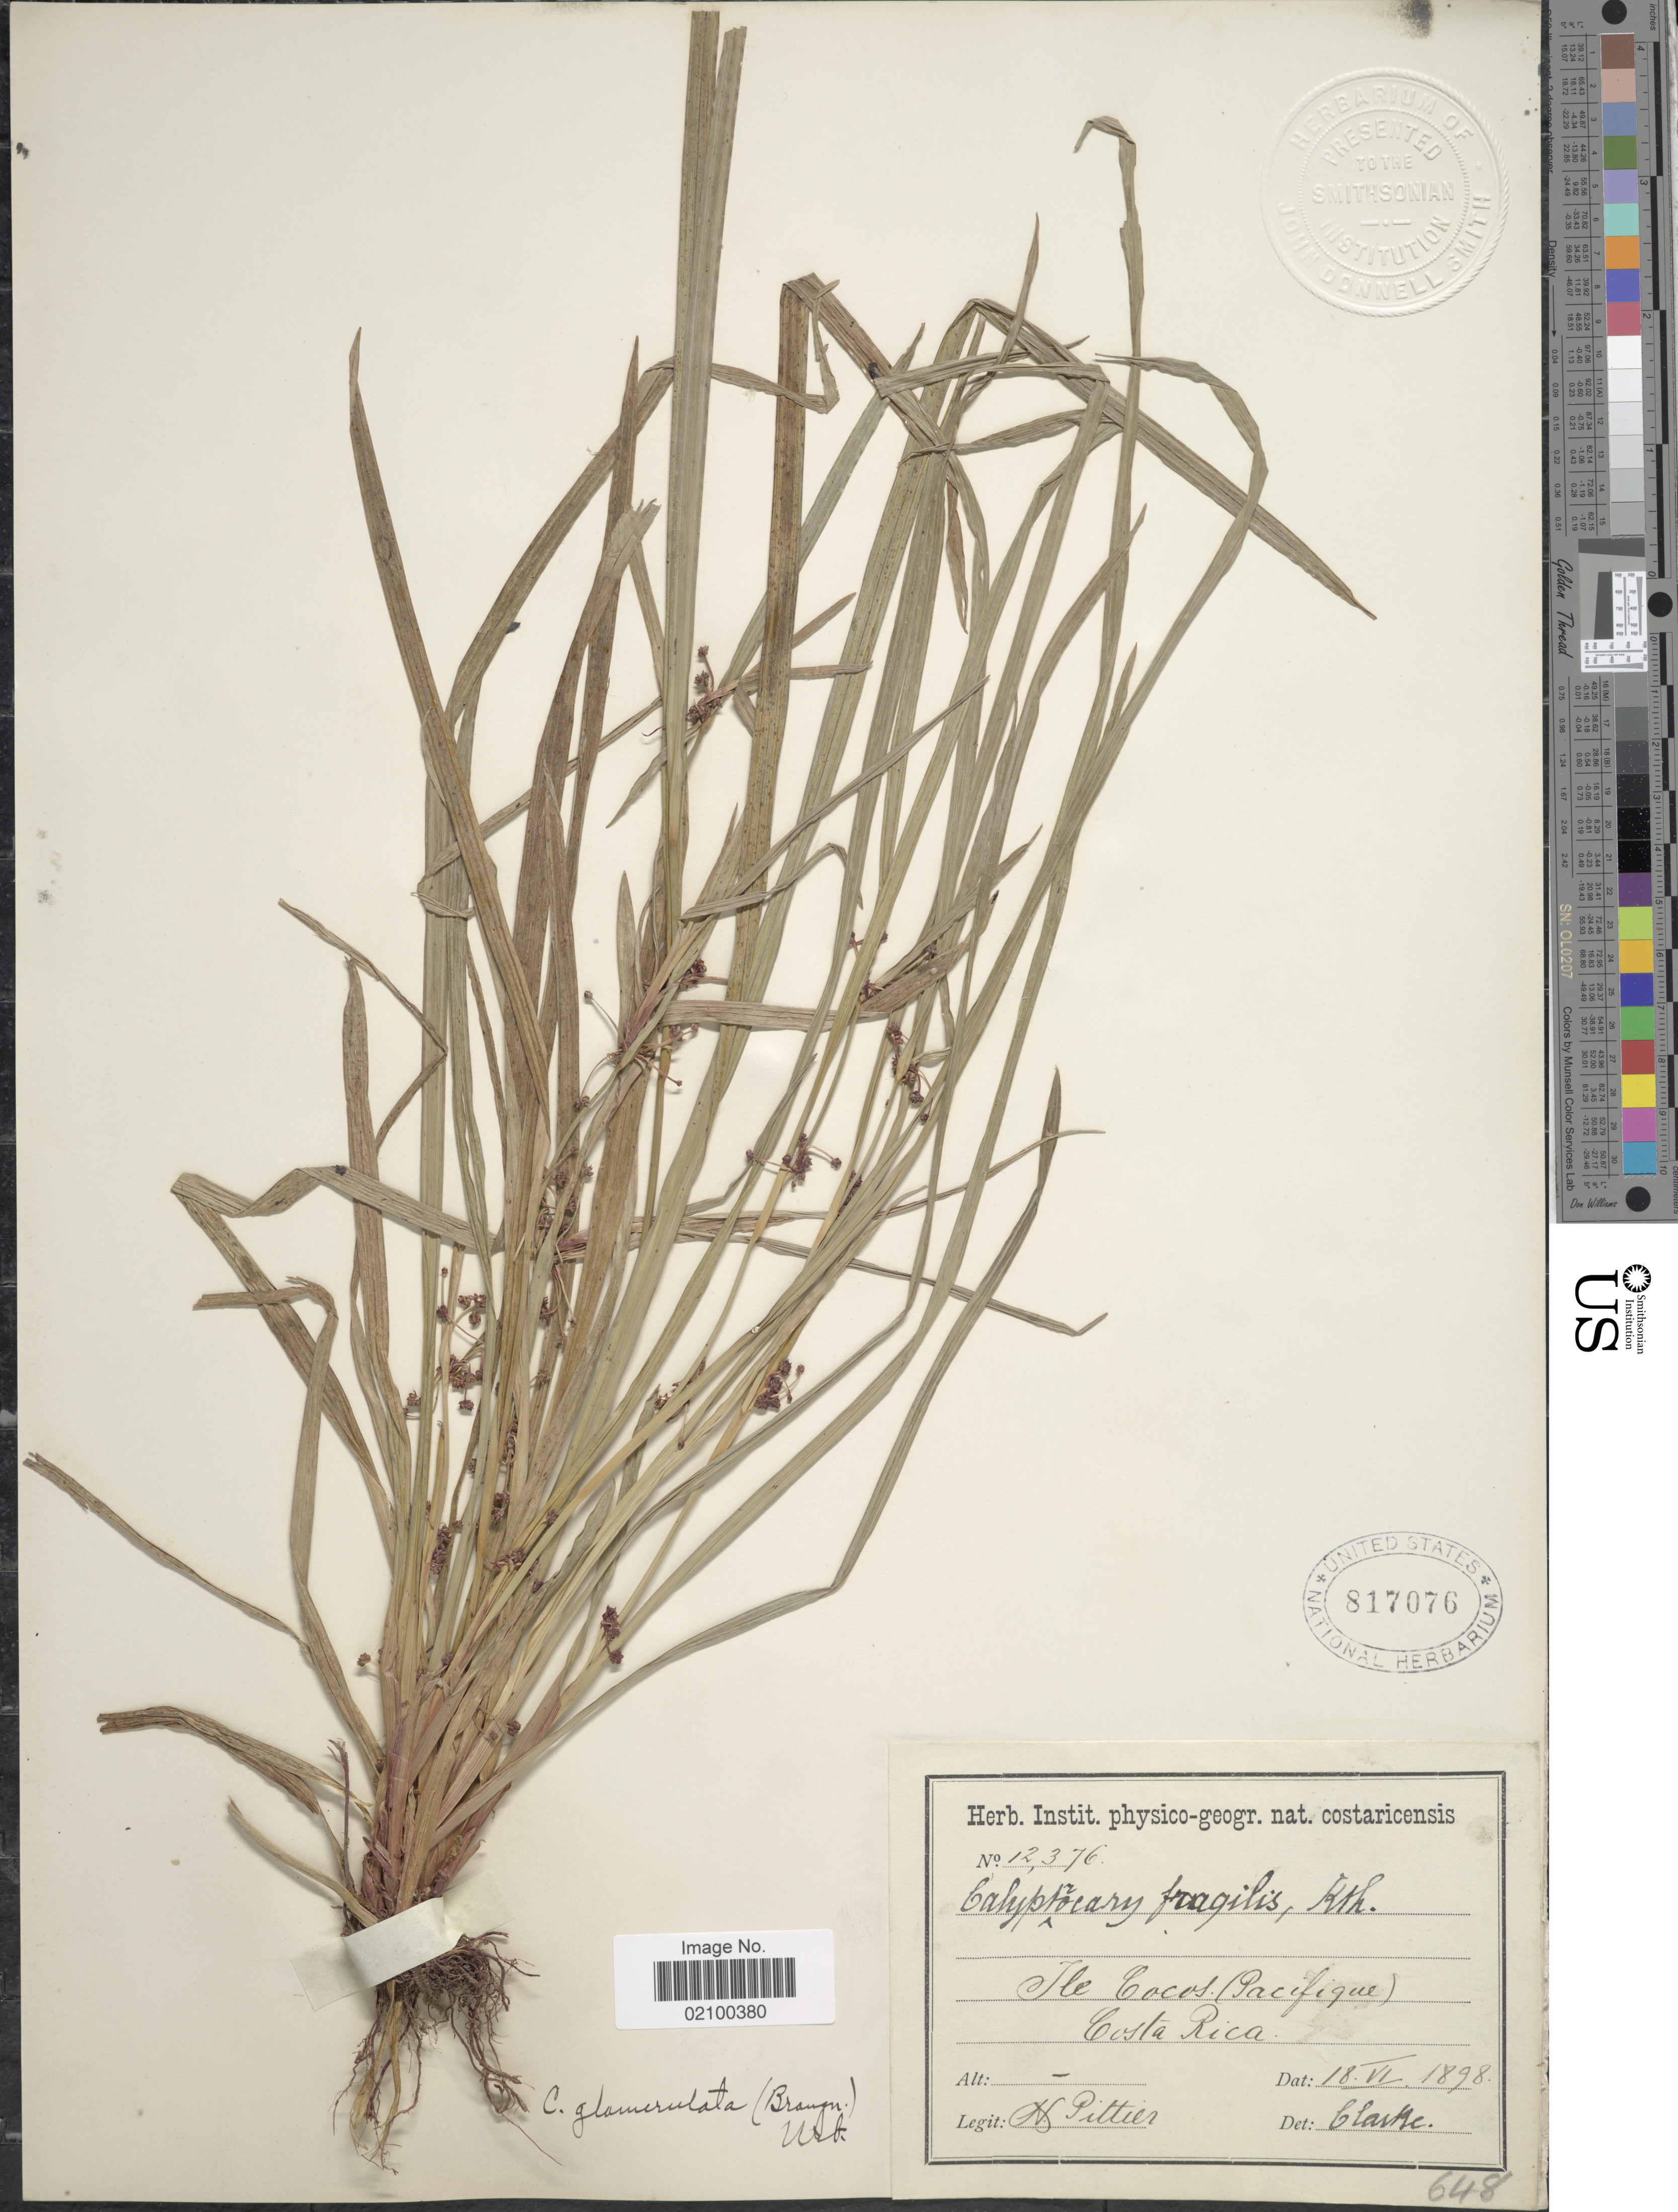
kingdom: Plantae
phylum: Tracheophyta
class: Liliopsida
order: Poales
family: Cyperaceae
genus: Calyptrocarya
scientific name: Calyptrocarya glomerulata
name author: (Brongn.) Urb.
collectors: H. F. Pittier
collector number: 12376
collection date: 1898-06-18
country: Costa Rica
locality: Ile Cocos (Pacifique)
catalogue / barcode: US 817076